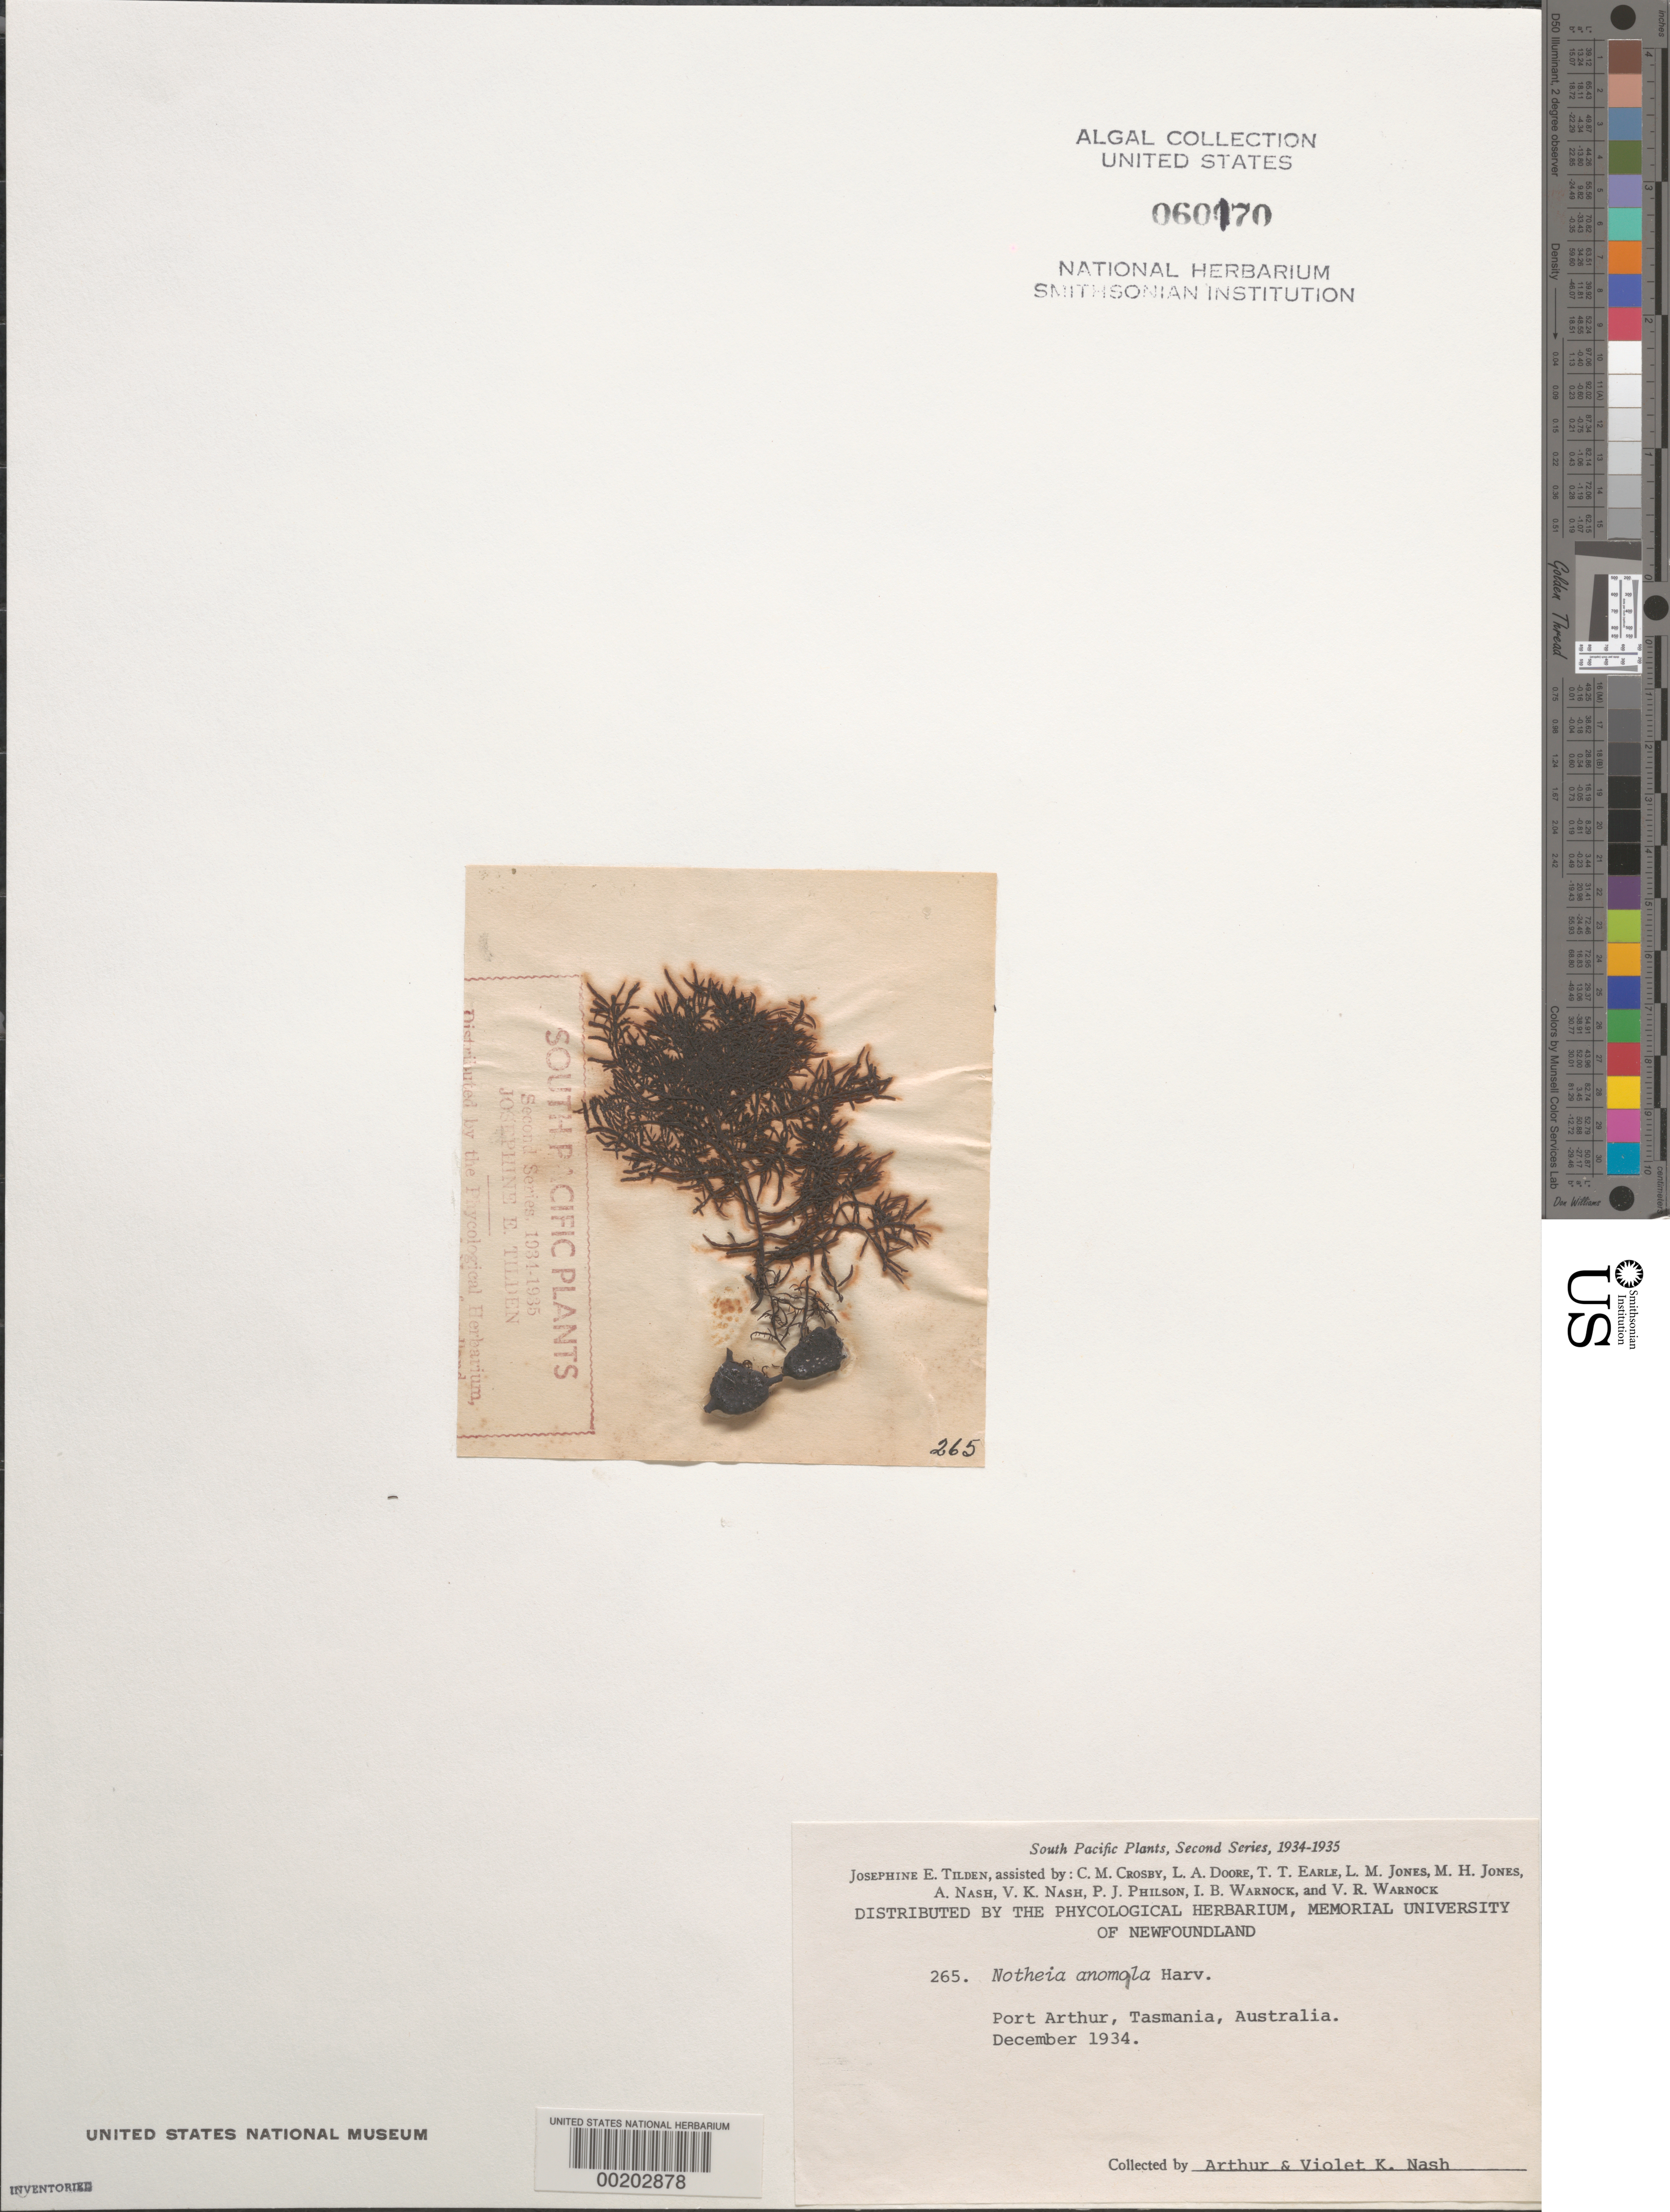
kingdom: Chromista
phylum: Ochrophyta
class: Phaeophyceae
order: Fucales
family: Notheiaceae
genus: Notheia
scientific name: Notheia anomala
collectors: A. Nash & V. K. Nash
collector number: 265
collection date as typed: Dec 1934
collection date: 1934-12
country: Australia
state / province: Tasmania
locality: Port Arthur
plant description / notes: Tilden, South Pacific Plants, Second Series, 1934-1935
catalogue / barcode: US 60170